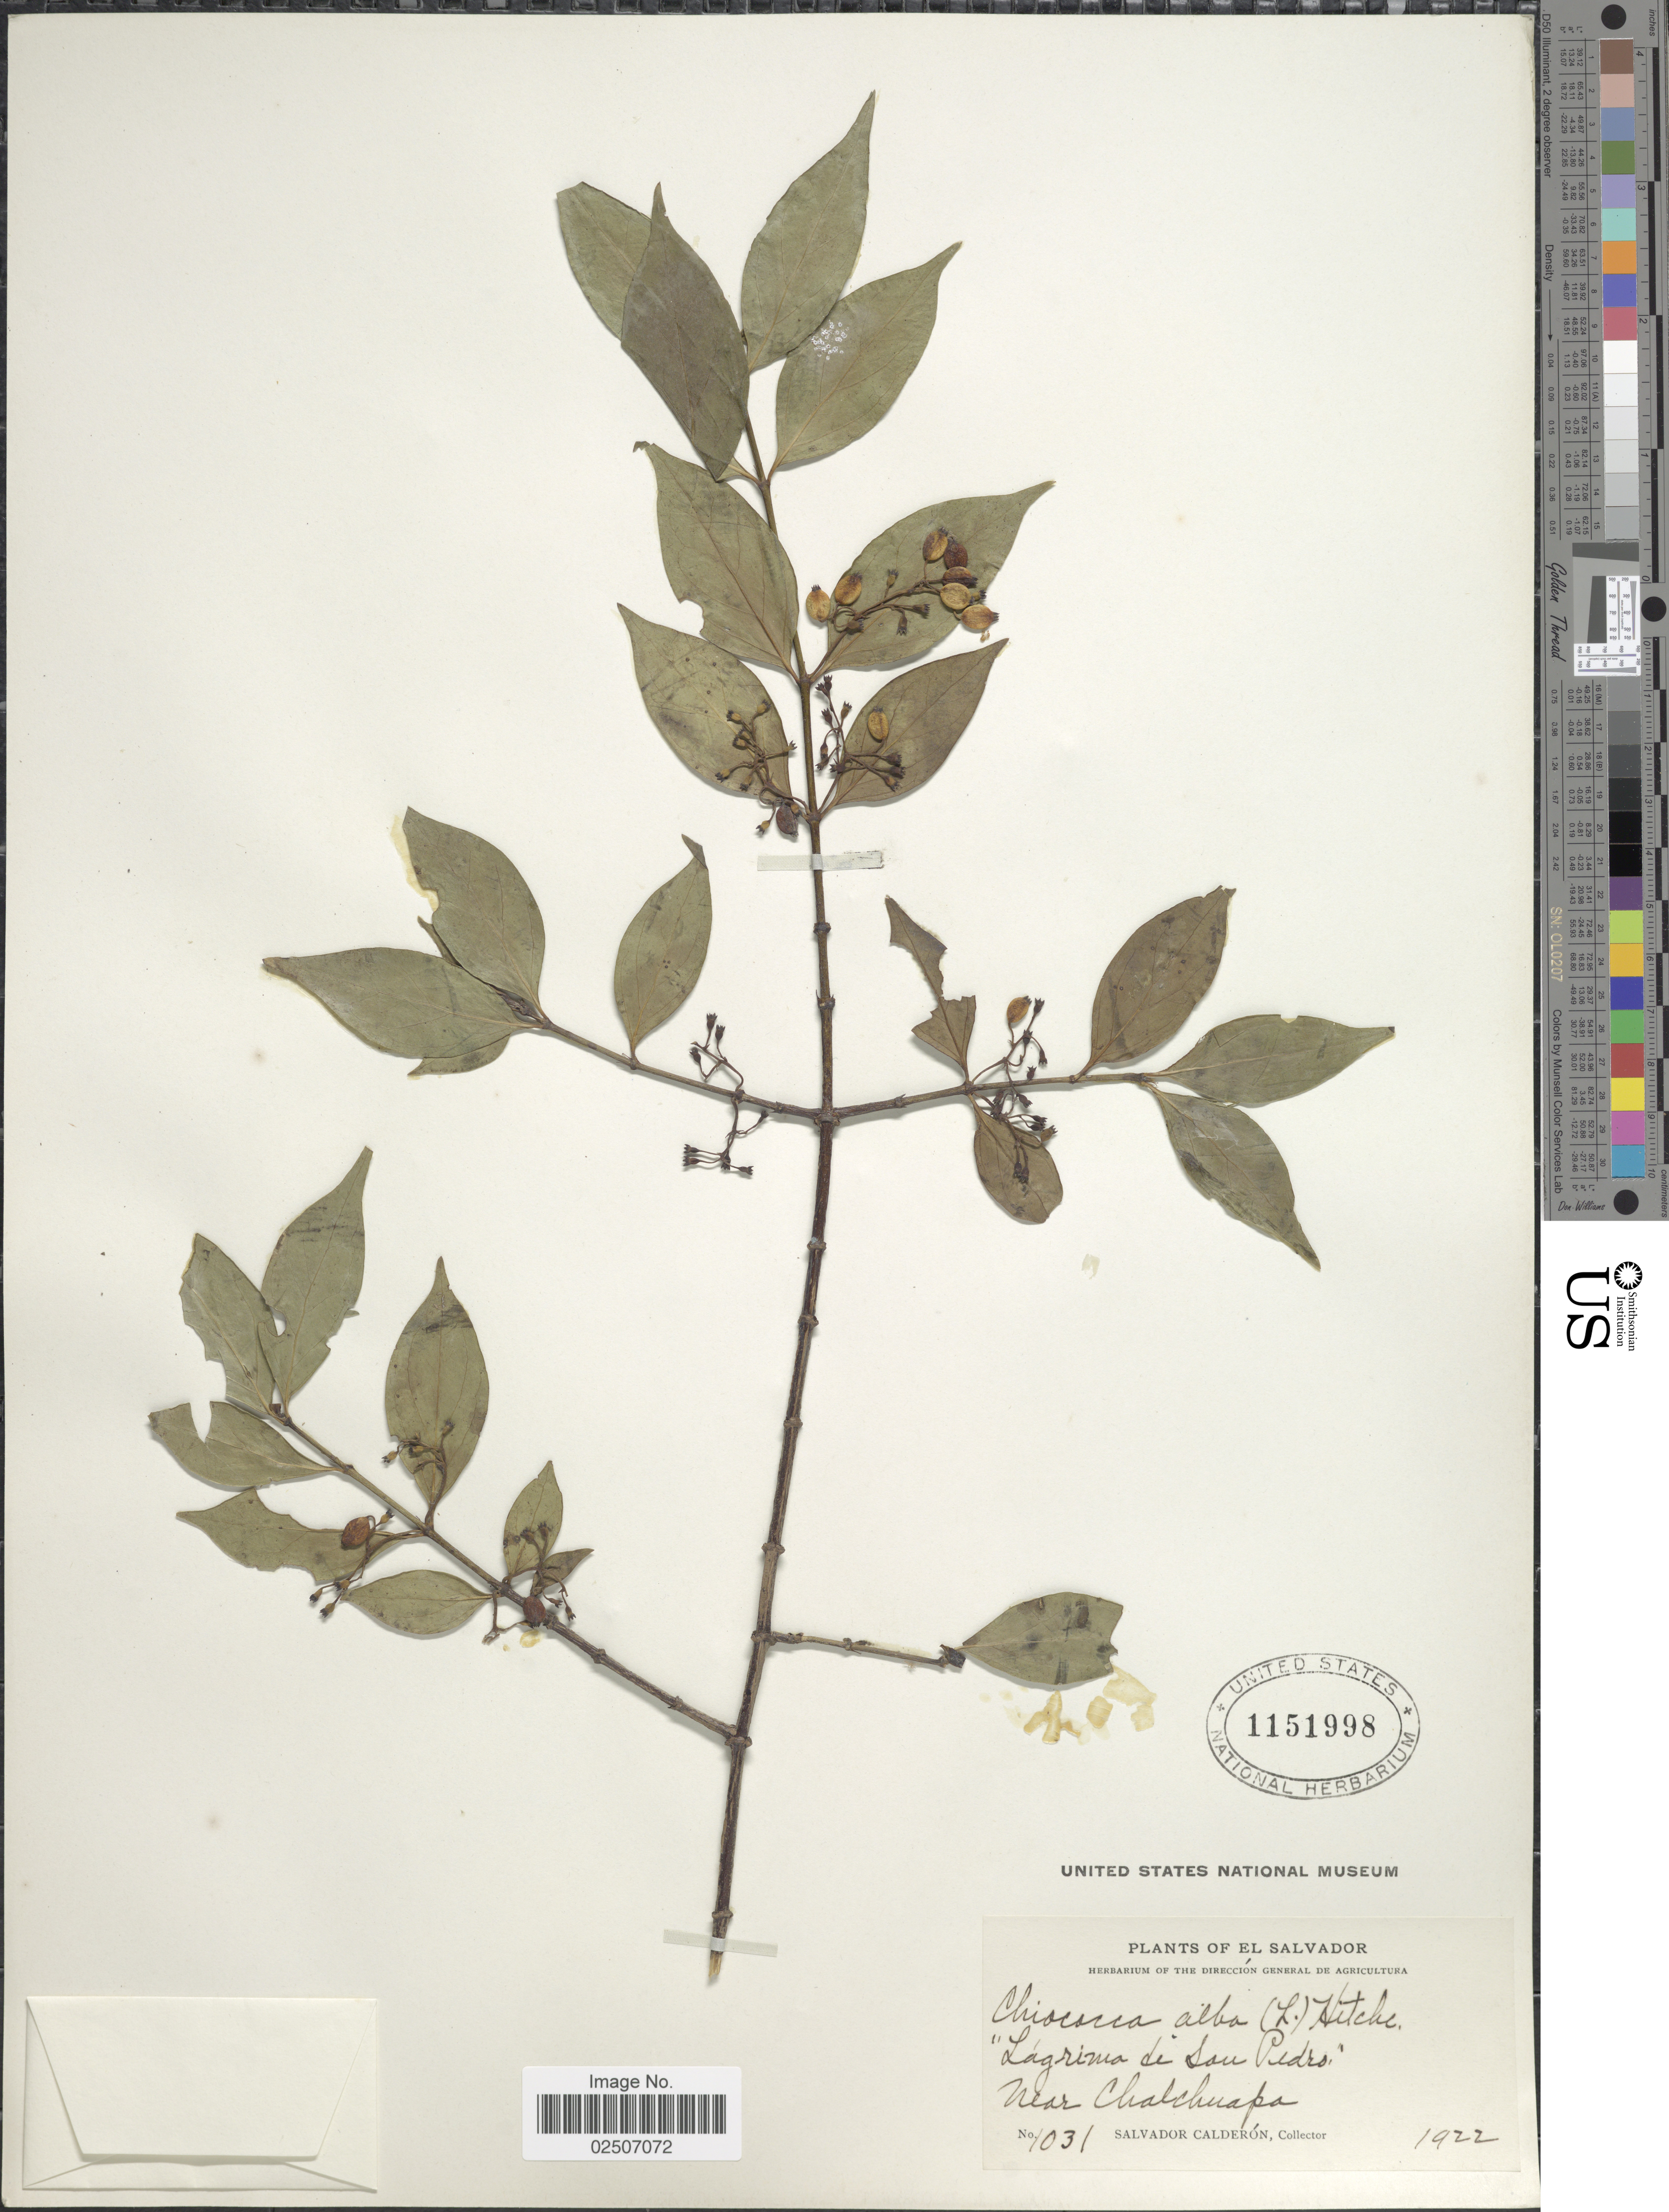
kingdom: Plantae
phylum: Tracheophyta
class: Magnoliopsida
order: Gentianales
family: Rubiaceae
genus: Chiococca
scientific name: Chiococca alba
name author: (L.) Hitchc.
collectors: S. Calderón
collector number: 1031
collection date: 1922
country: El Salvador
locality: Near Chalchuapa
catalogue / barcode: US 1151998